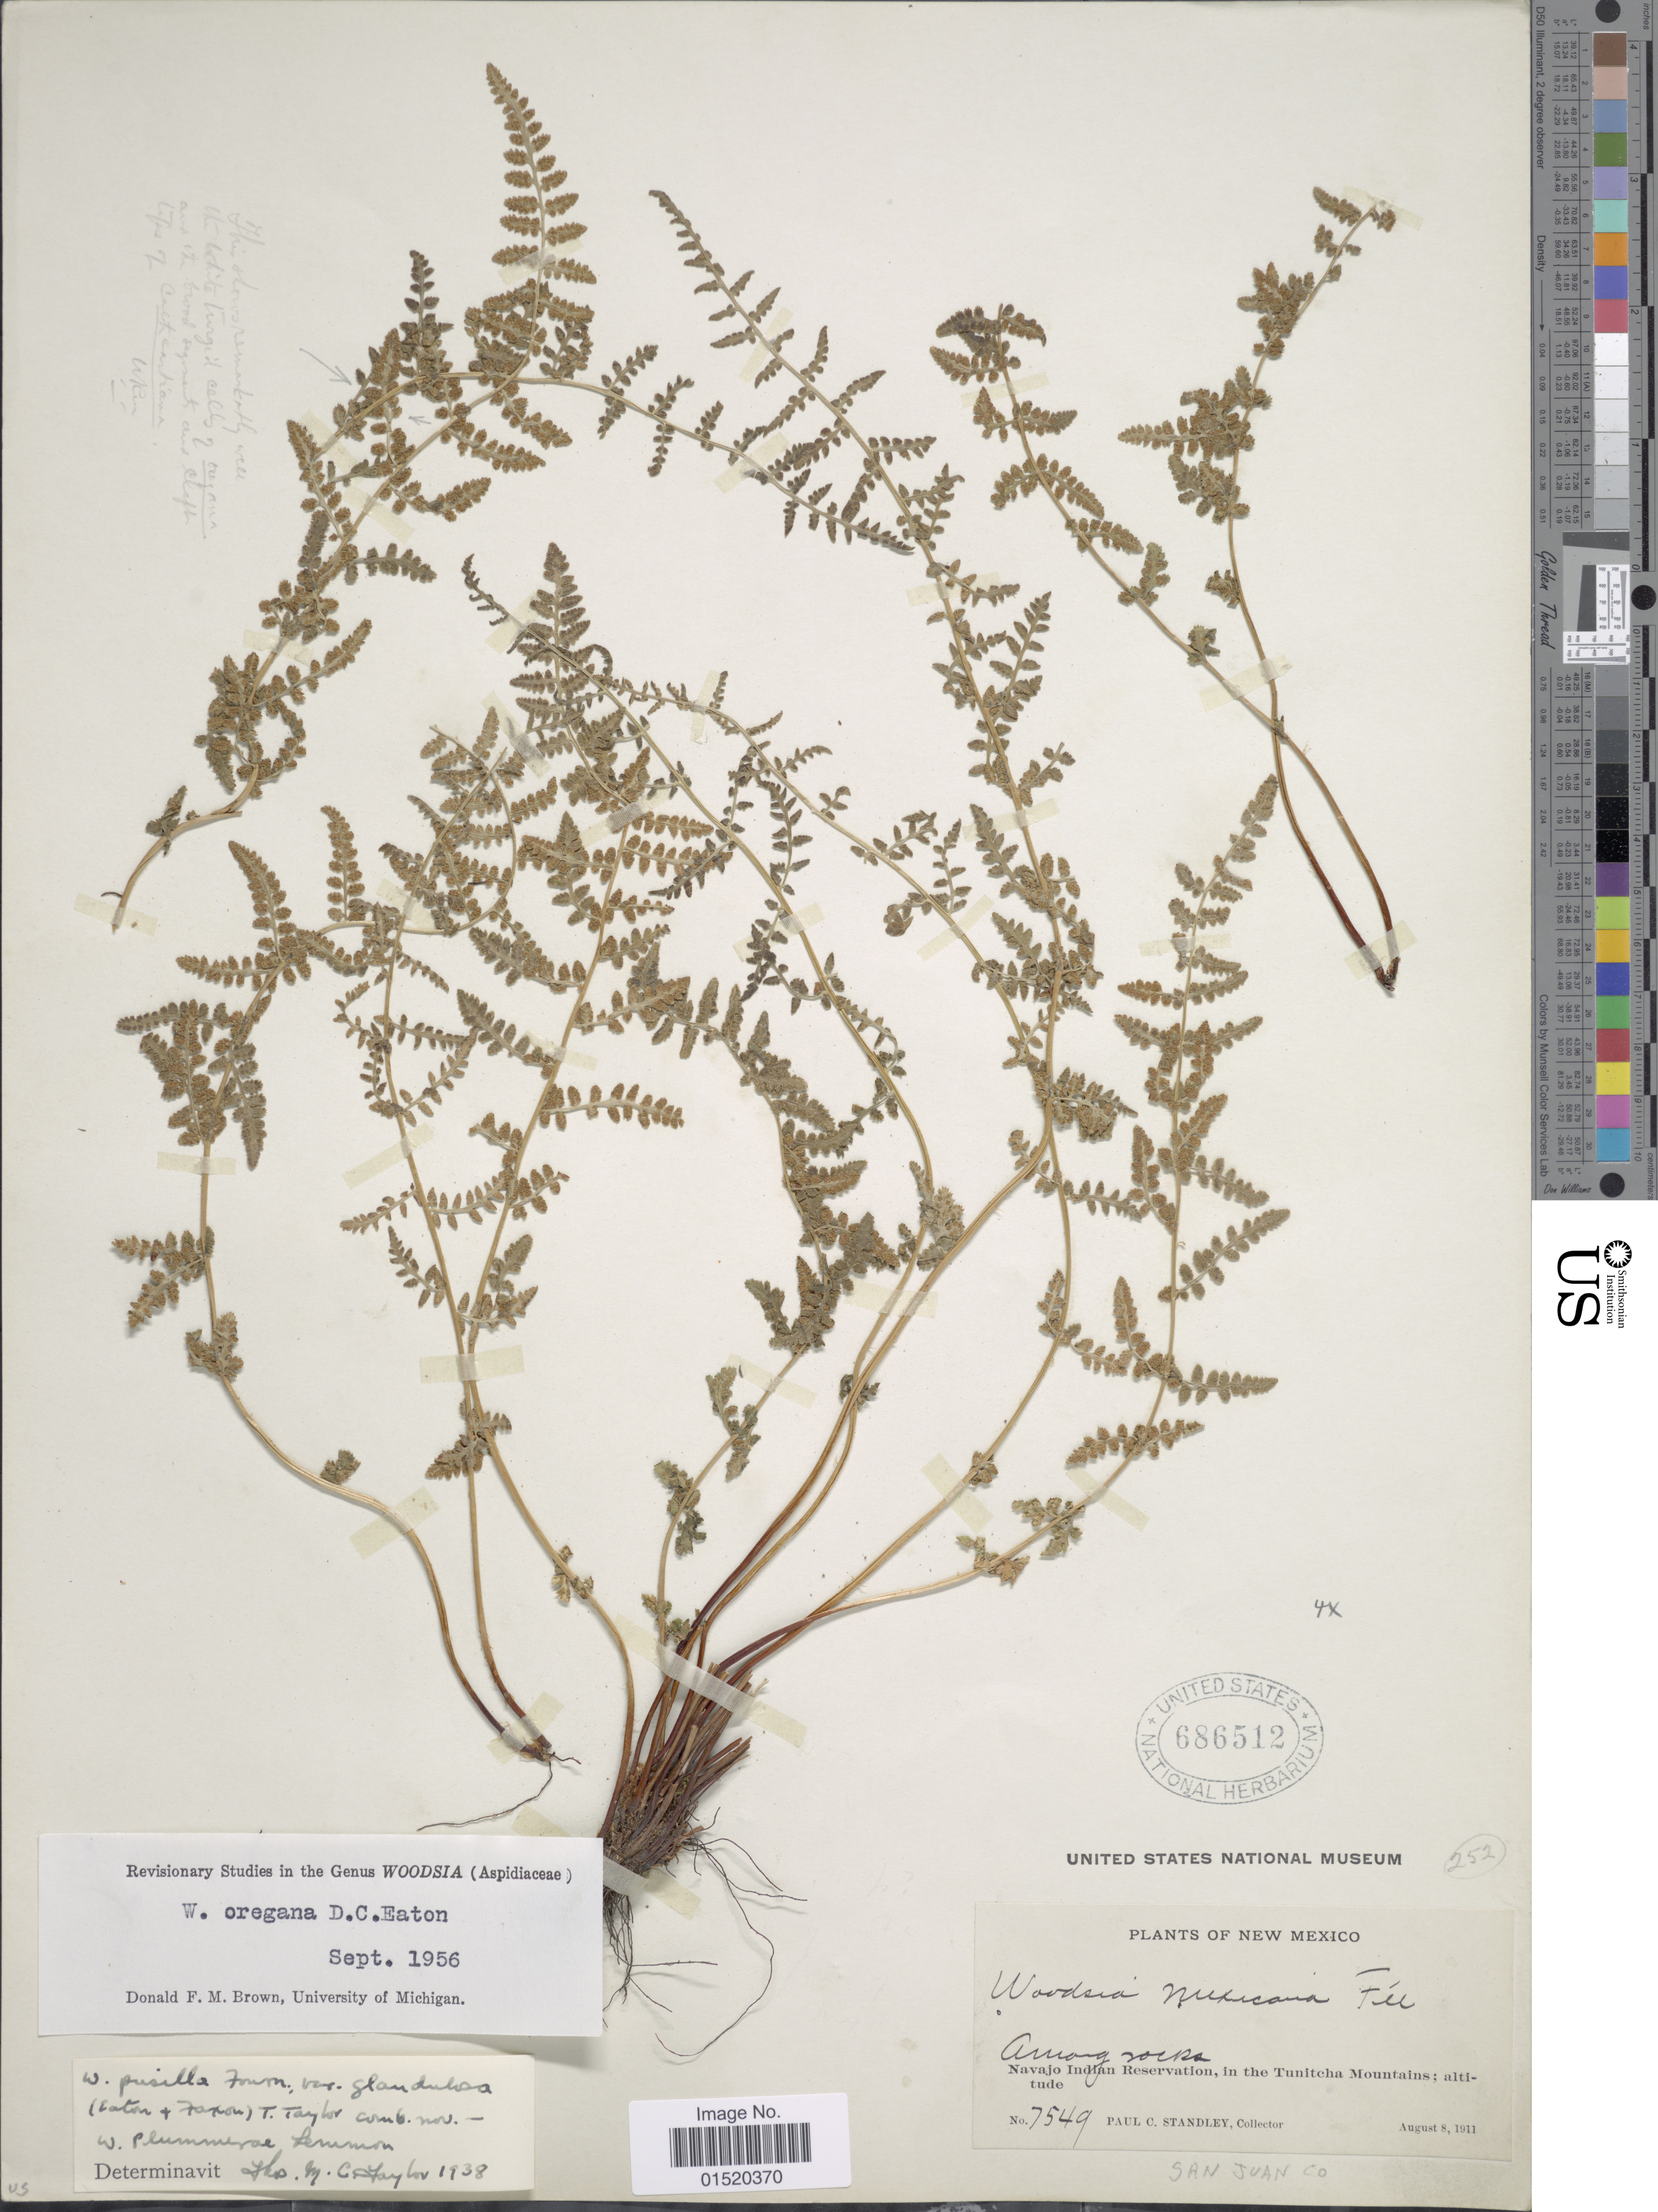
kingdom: Plantae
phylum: Tracheophyta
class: Polypodiopsida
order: Polypodiales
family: Woodsiaceae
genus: Woodsia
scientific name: Woodsia oregana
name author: D.C. Eaton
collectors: P. C. Standley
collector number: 7549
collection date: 1911-08-08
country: United States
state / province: New Mexico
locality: Among rocks, Navajo Indian Reservation, in the Tunitcha Mountains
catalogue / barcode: US 686512